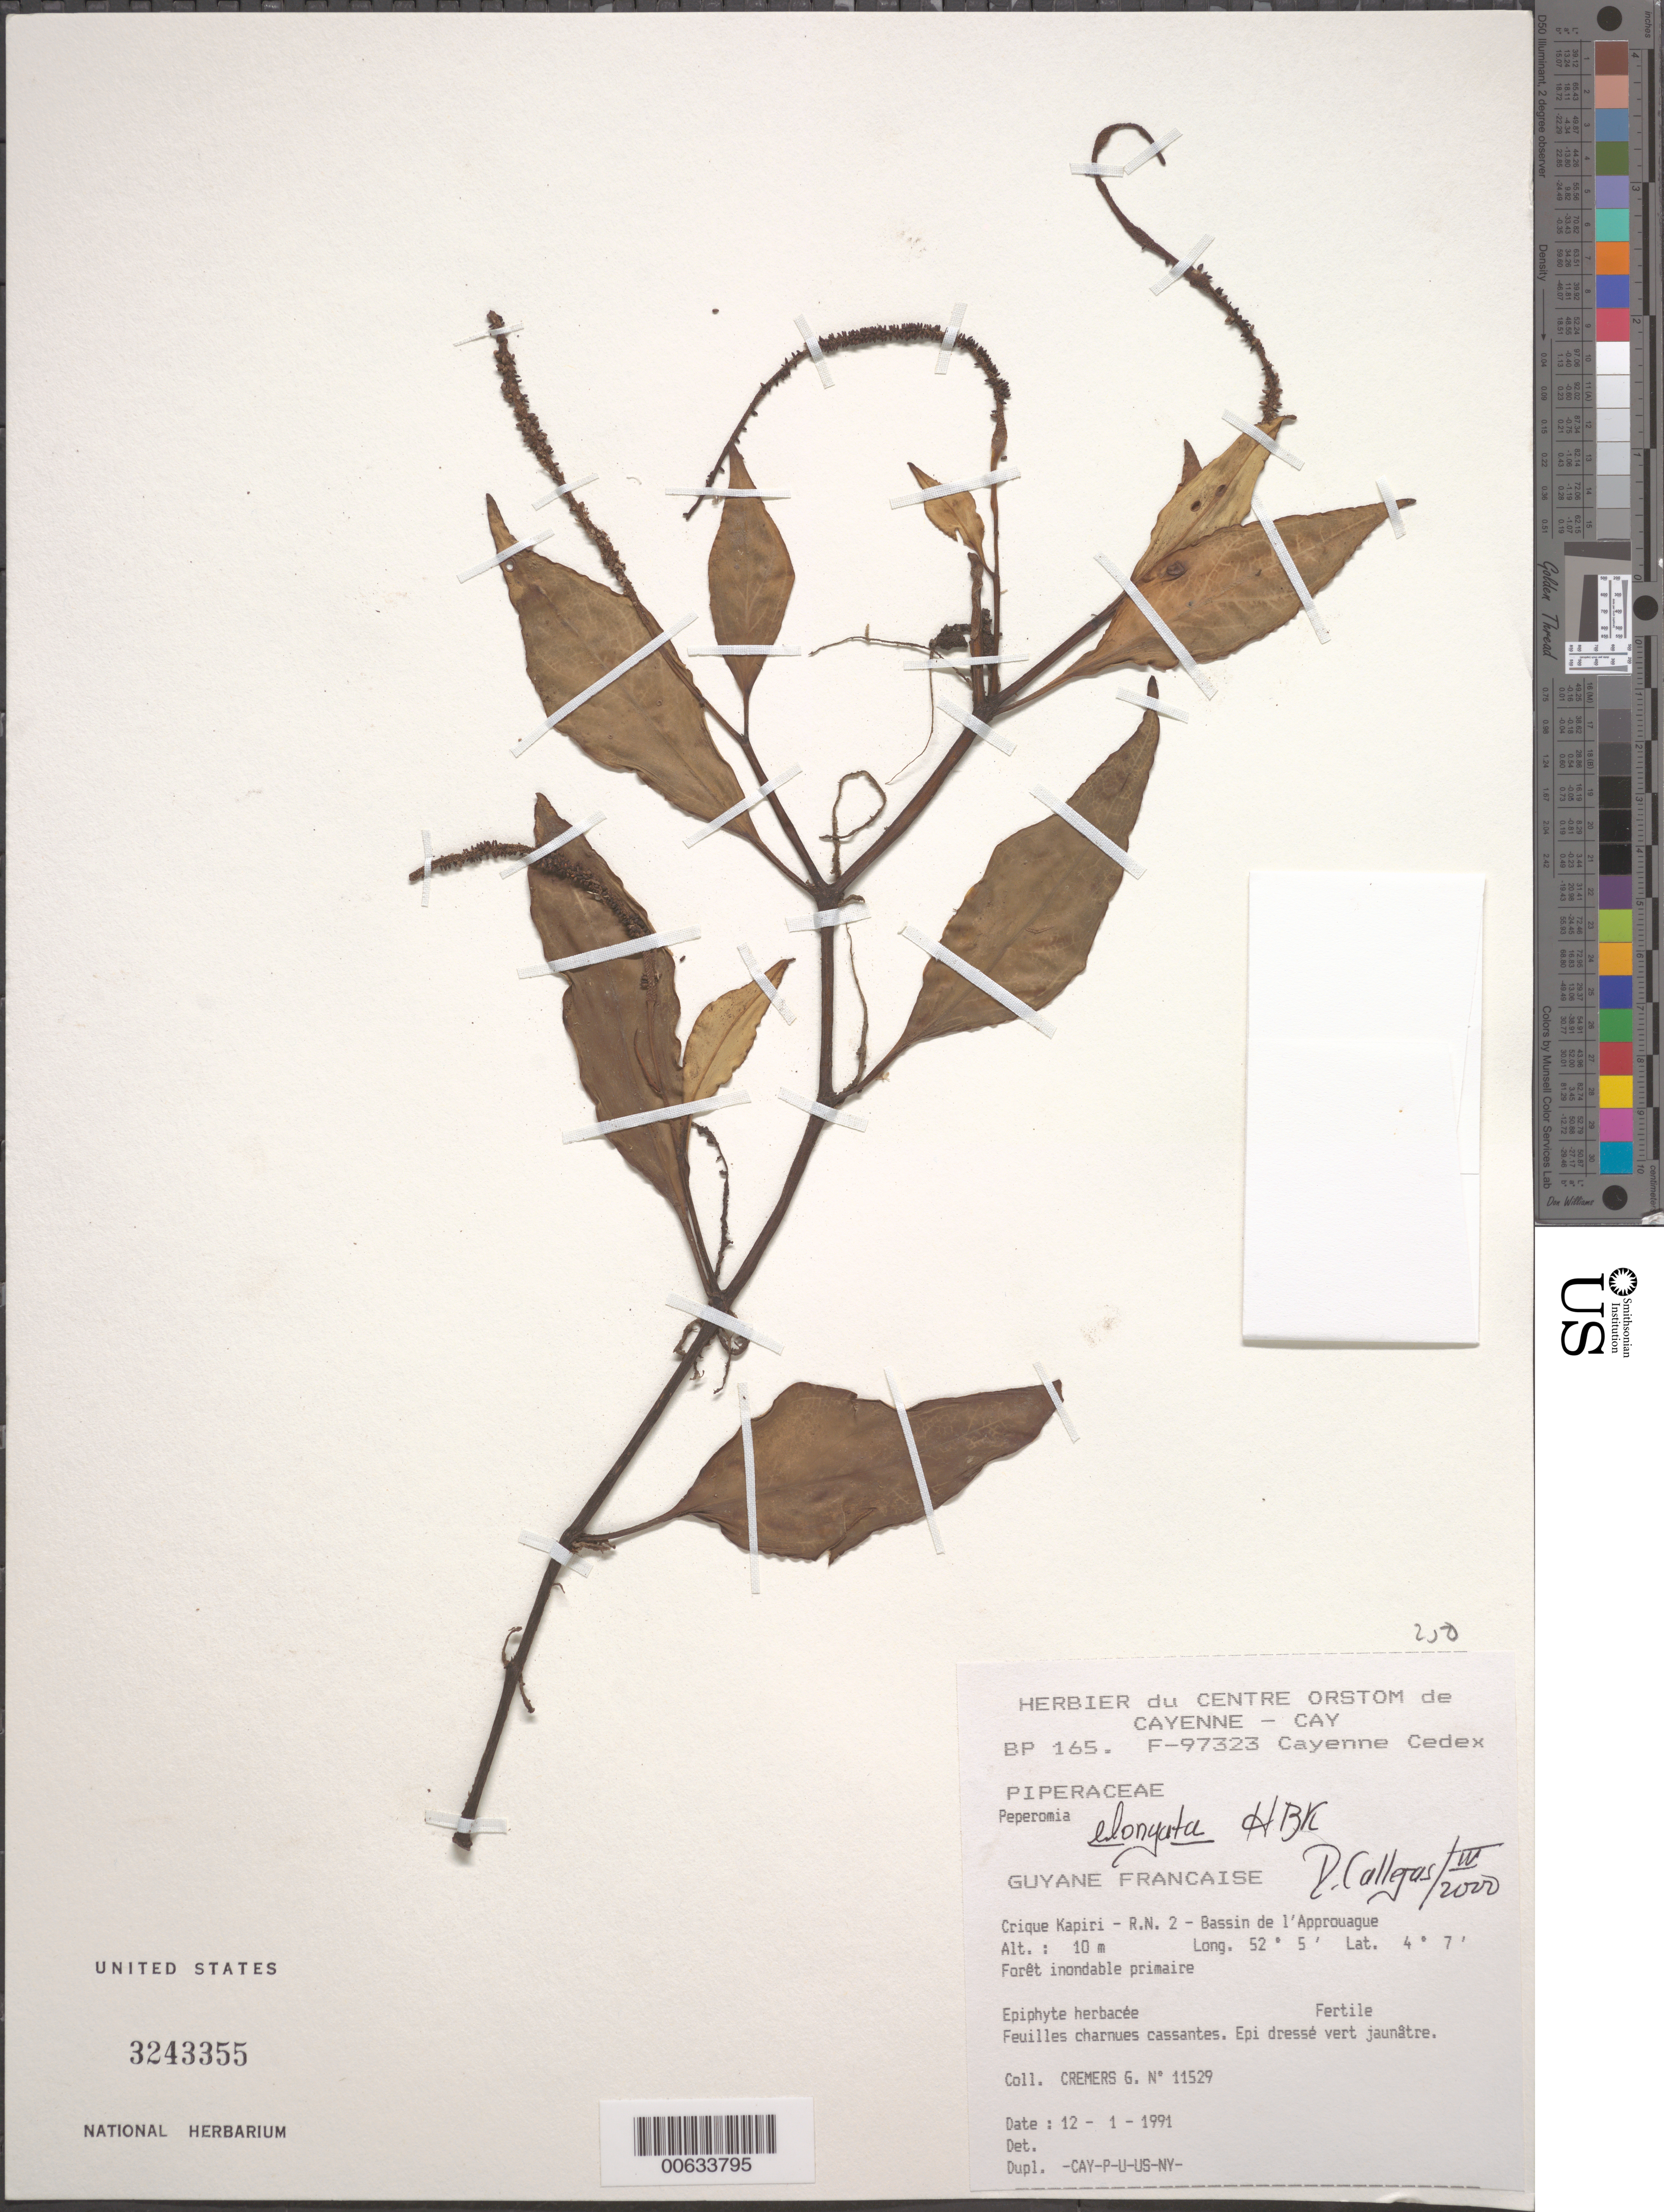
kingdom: Plantae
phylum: Tracheophyta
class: Magnoliopsida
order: Piperales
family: Piperaceae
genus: Peperomia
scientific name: Peperomia elongata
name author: Kunth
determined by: Callejas, Ricardo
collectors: G. Cremers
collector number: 11529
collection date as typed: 12-Jan-91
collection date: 1991-01-12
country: French Guiana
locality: Crique Kapiri, R.N. 2, Bassin de l'Approuague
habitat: Primary inundated forest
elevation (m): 10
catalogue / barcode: US 3243355